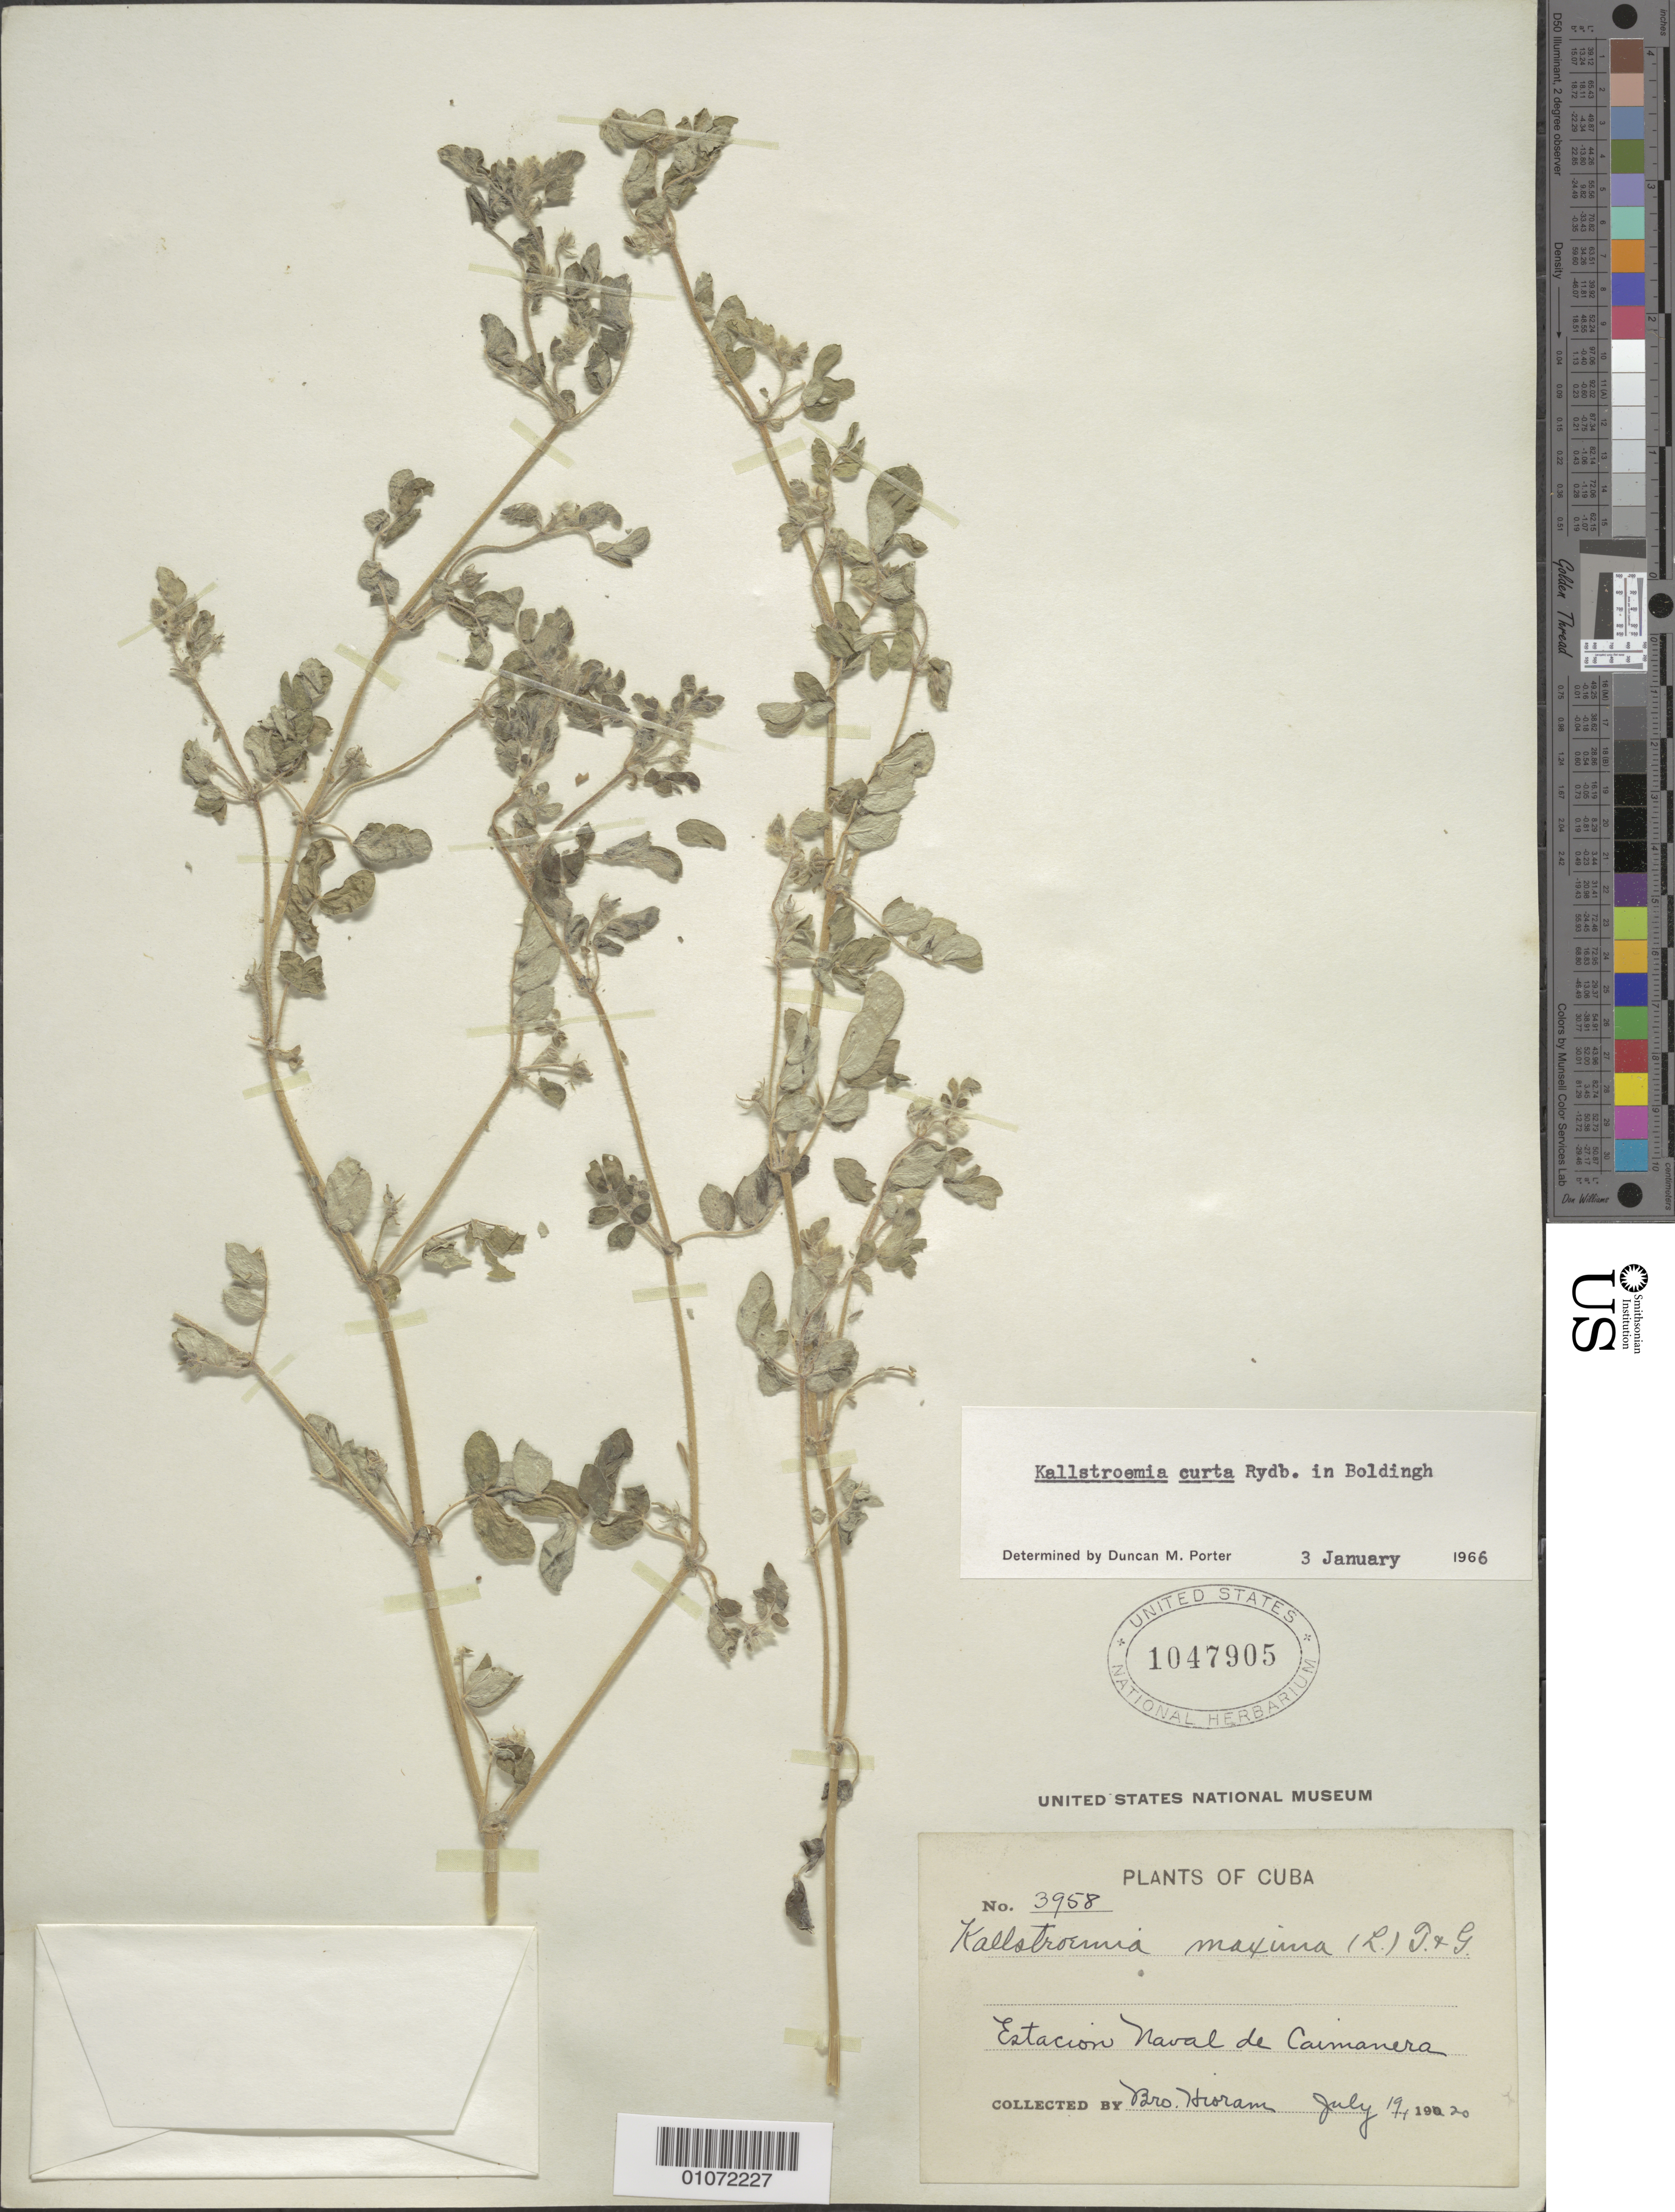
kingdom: Plantae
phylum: Tracheophyta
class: Magnoliopsida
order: Zygophyllales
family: Zygophyllaceae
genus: Kallstroemia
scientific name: Kallstroemia curta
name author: Rydb.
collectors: Bro. Hioram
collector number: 3958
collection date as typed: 19 Jul 1920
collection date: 1920-07-19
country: Cuba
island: Cuba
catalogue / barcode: US 1047905